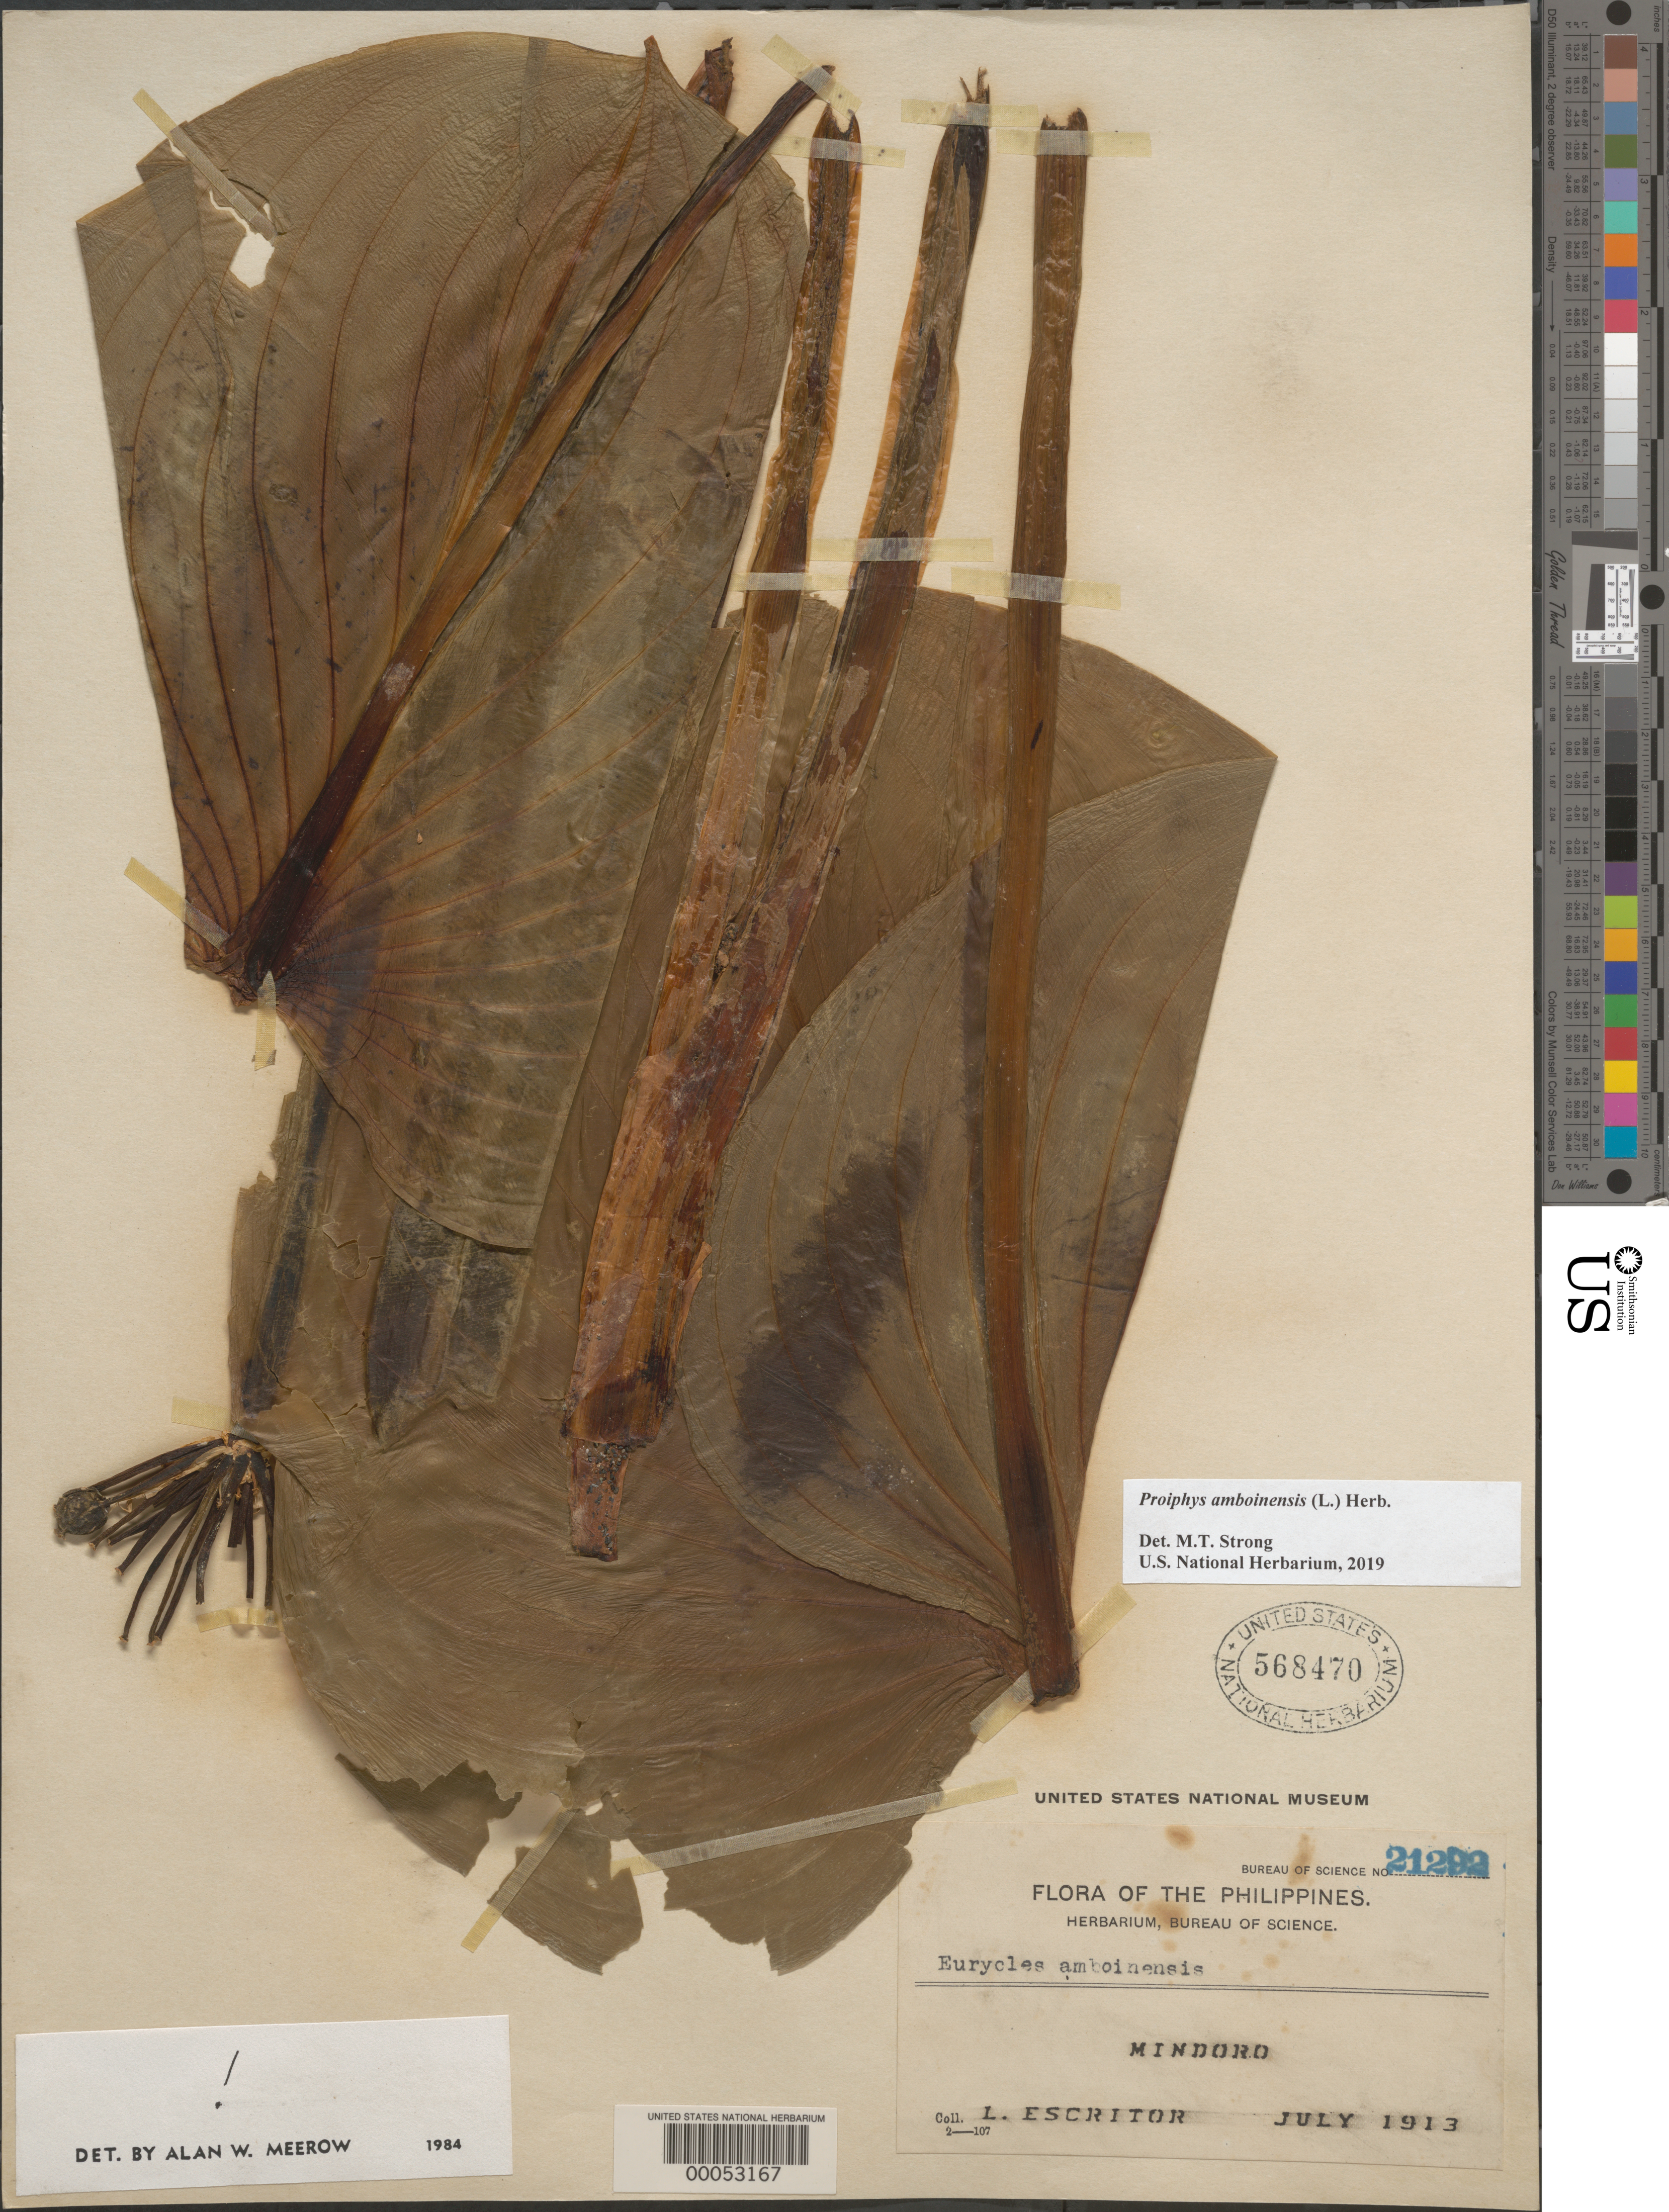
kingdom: Plantae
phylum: Tracheophyta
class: Liliopsida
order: Asparagales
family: Amaryllidaceae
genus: Proiphys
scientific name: Proiphys amboinensis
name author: (L.) Herb.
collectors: L. Escritor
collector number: Bureau of Science 21292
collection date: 1913-07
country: Philippines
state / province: Mimaropa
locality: Mindoro.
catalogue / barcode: US 568470